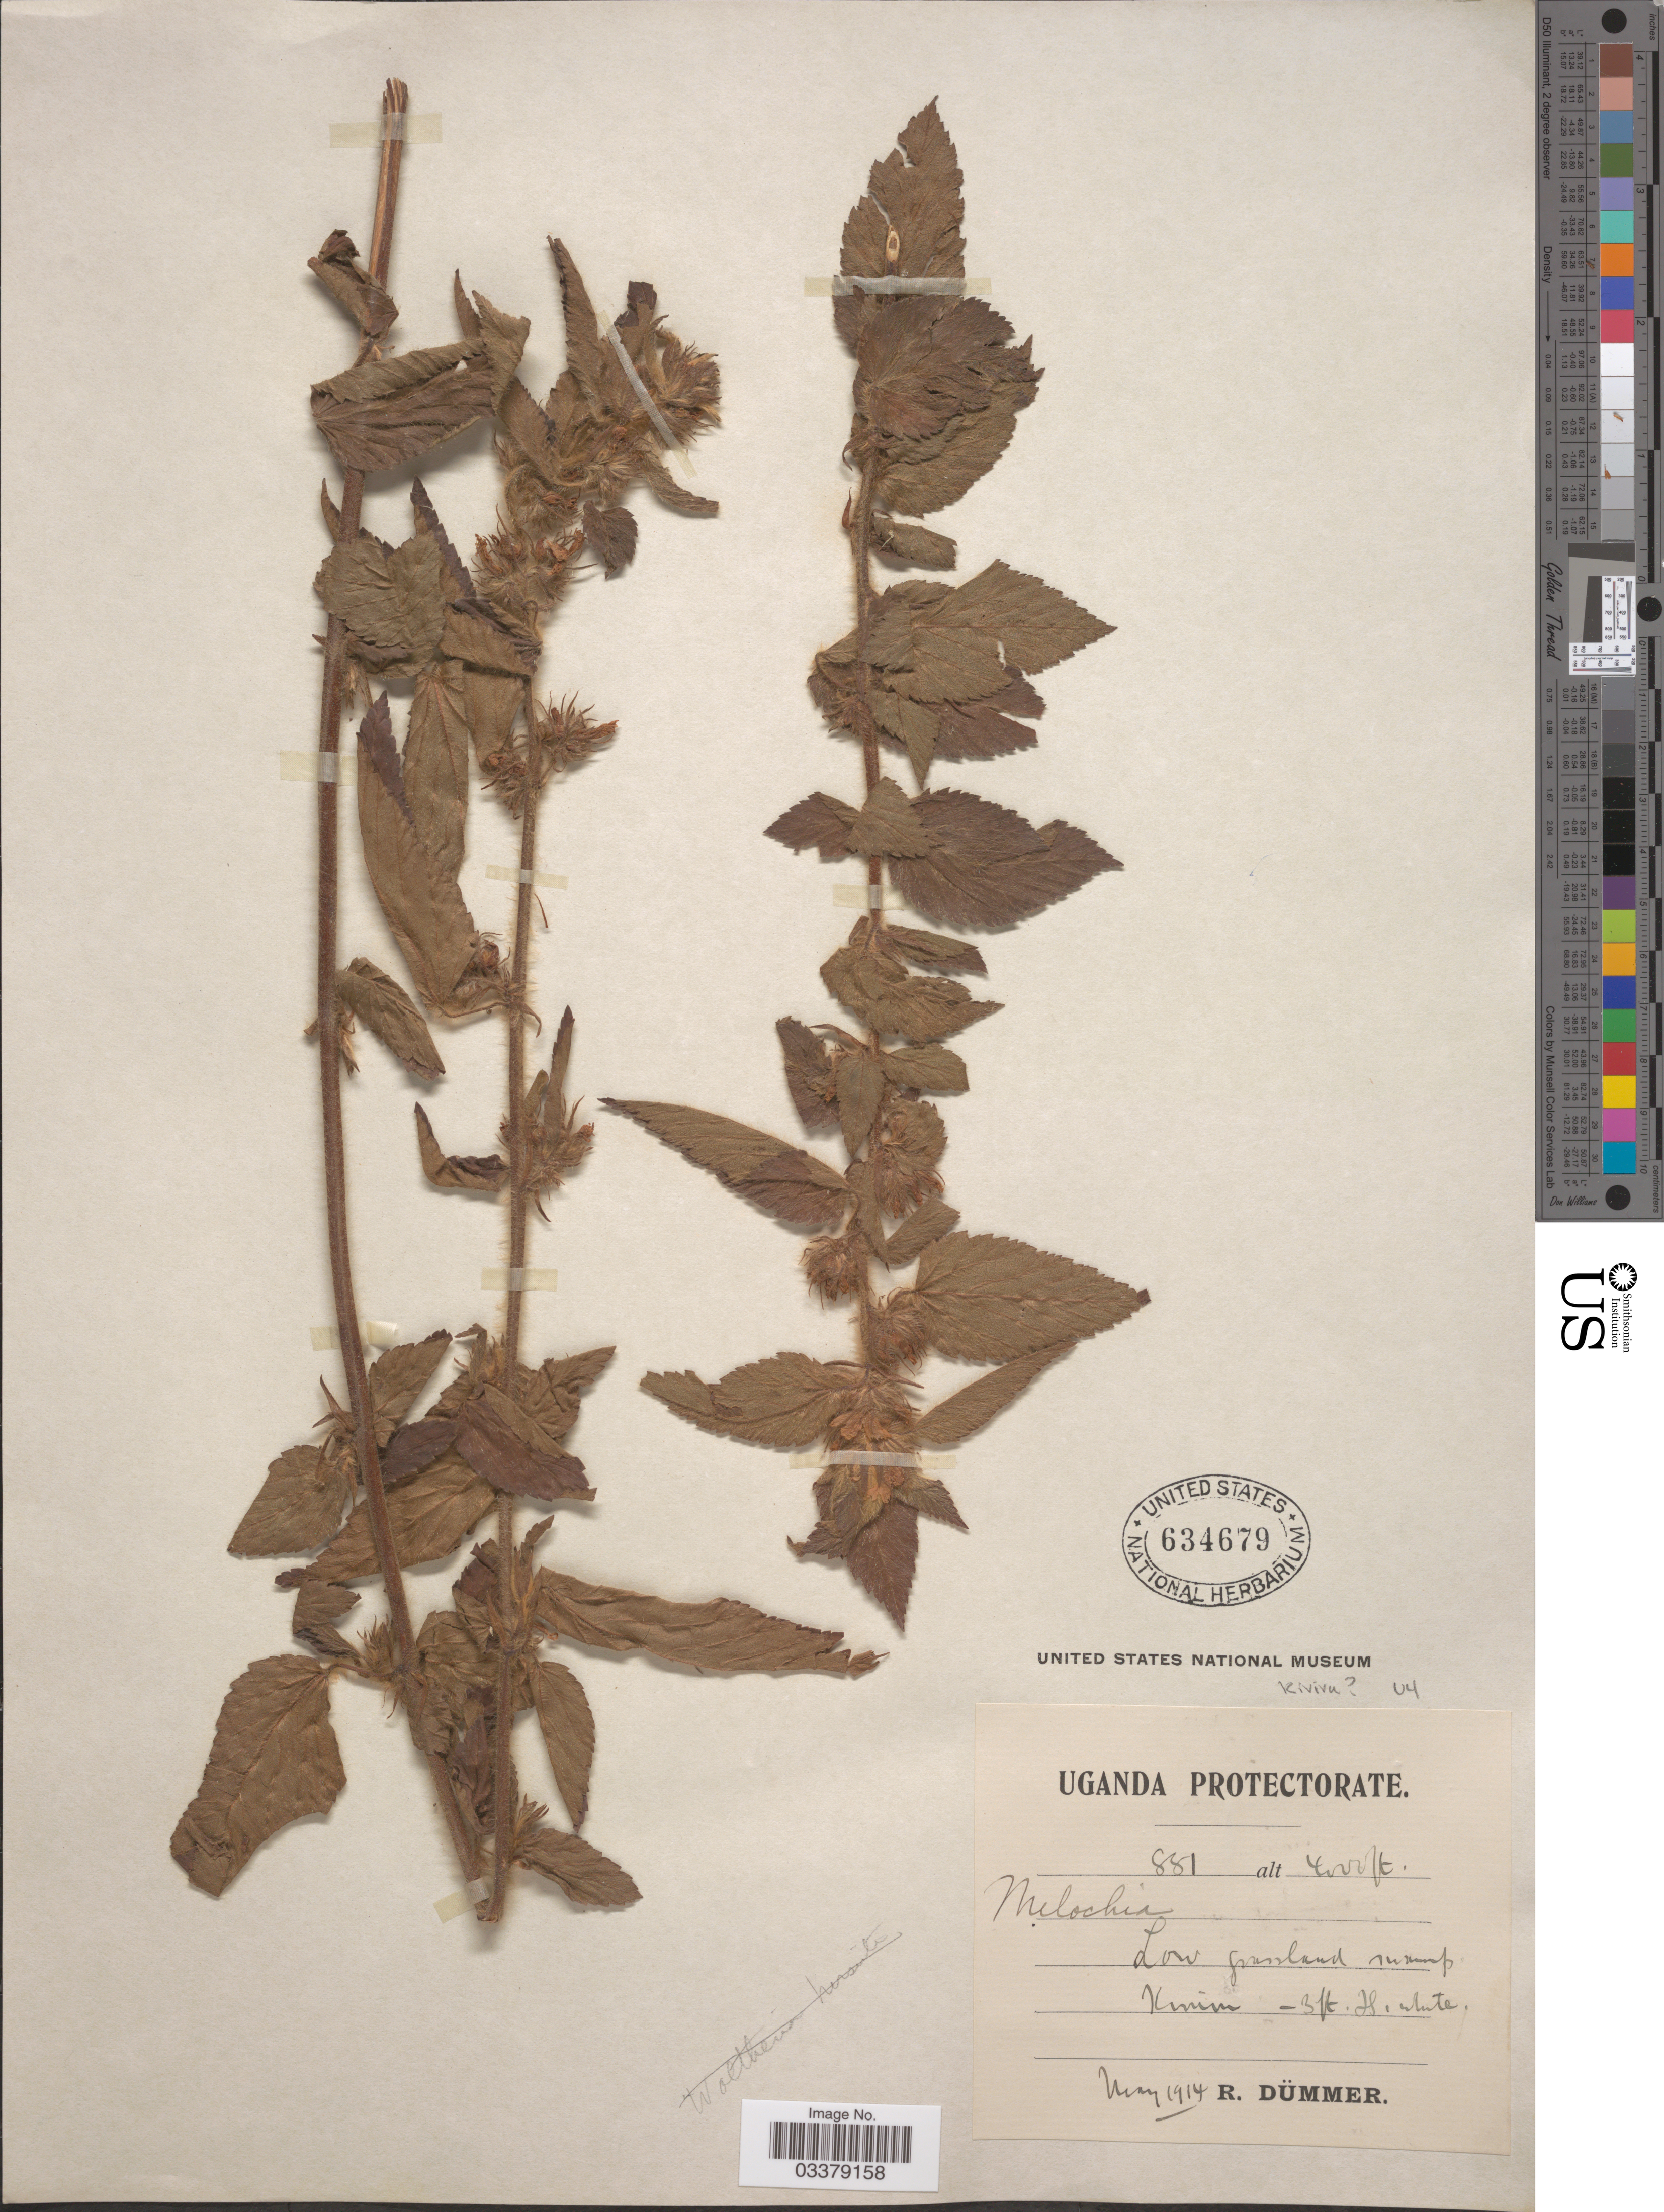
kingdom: Plantae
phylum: Tracheophyta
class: Magnoliopsida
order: Malvales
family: Malvaceae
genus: Melochia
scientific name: Melochia melissifolia var. mollis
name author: K. Schum.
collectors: R. A. Dümmer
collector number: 881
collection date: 1914-05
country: Uganda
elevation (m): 1219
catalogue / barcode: US 634679